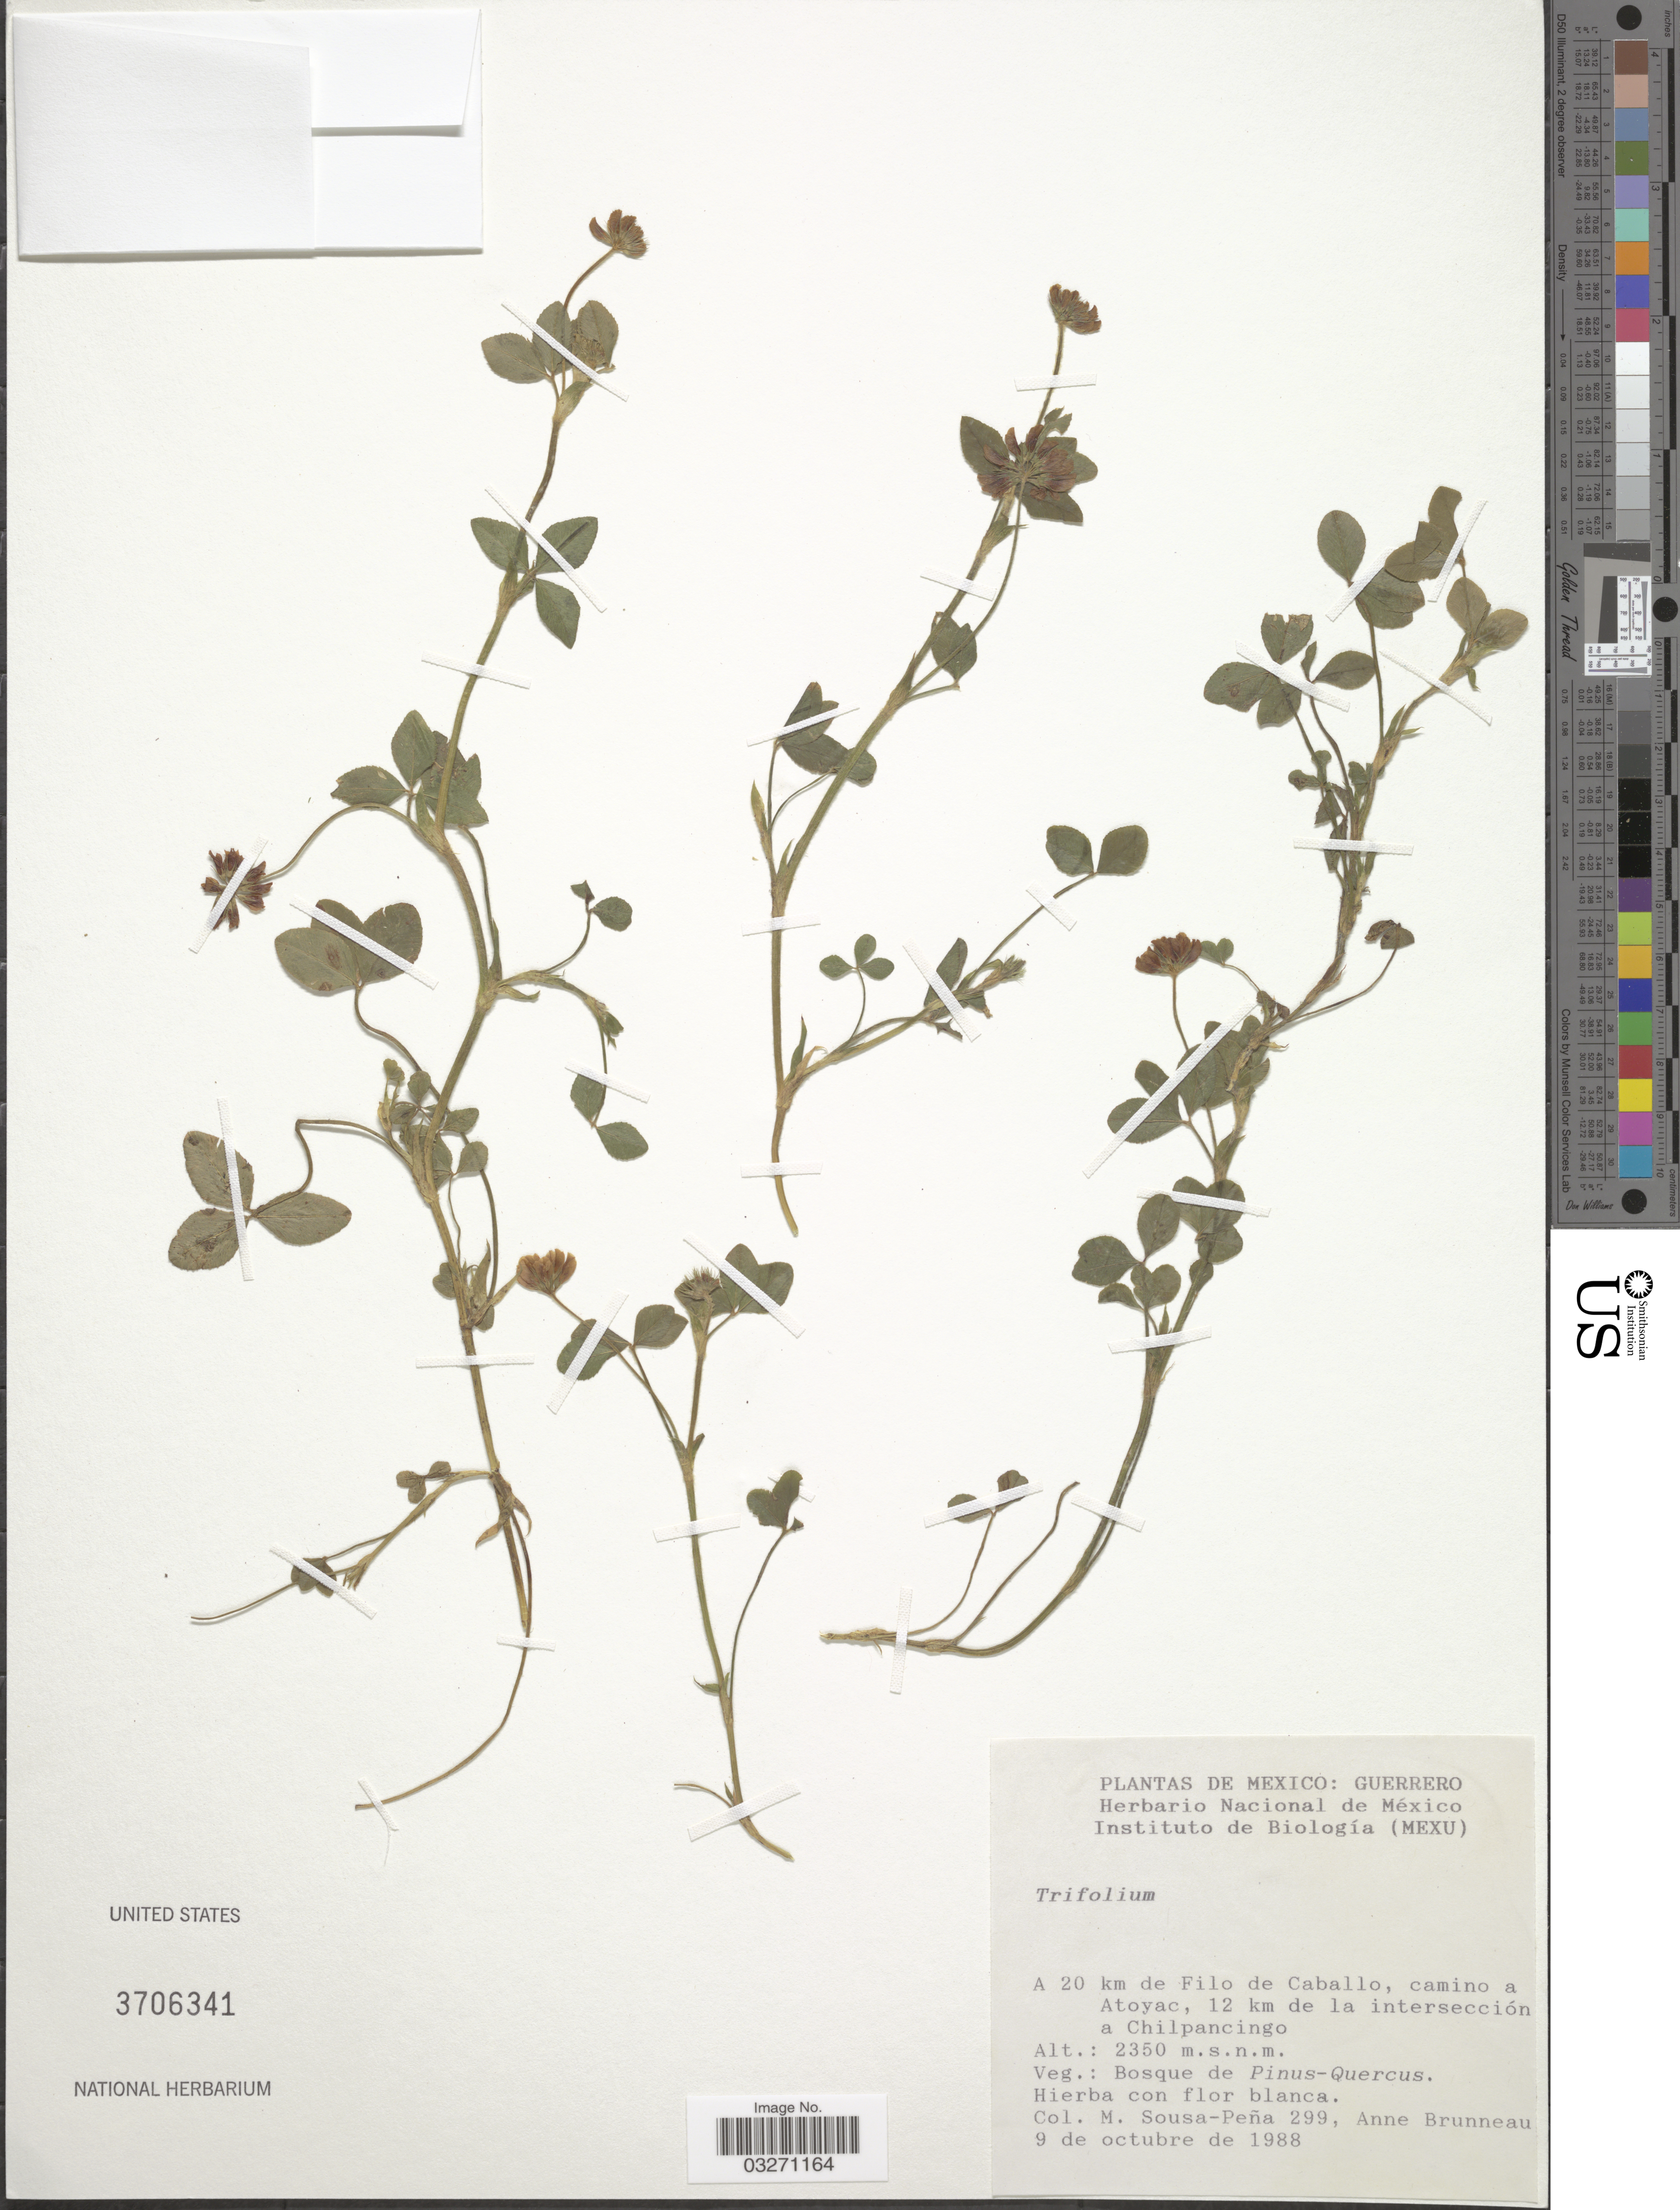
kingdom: Plantae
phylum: Tracheophyta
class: Magnoliopsida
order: Fabales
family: Fabaceae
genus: Trifolium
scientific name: Trifolium sp.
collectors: M. Sousa Peña & A. Brunneau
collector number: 299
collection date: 1988-10-09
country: Mexico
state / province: Guerrero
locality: A 20 km de Filo de Caballo, camino a Atoyac, 12 km de la intersección a Chilpancingo.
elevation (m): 2350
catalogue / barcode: US 3706341